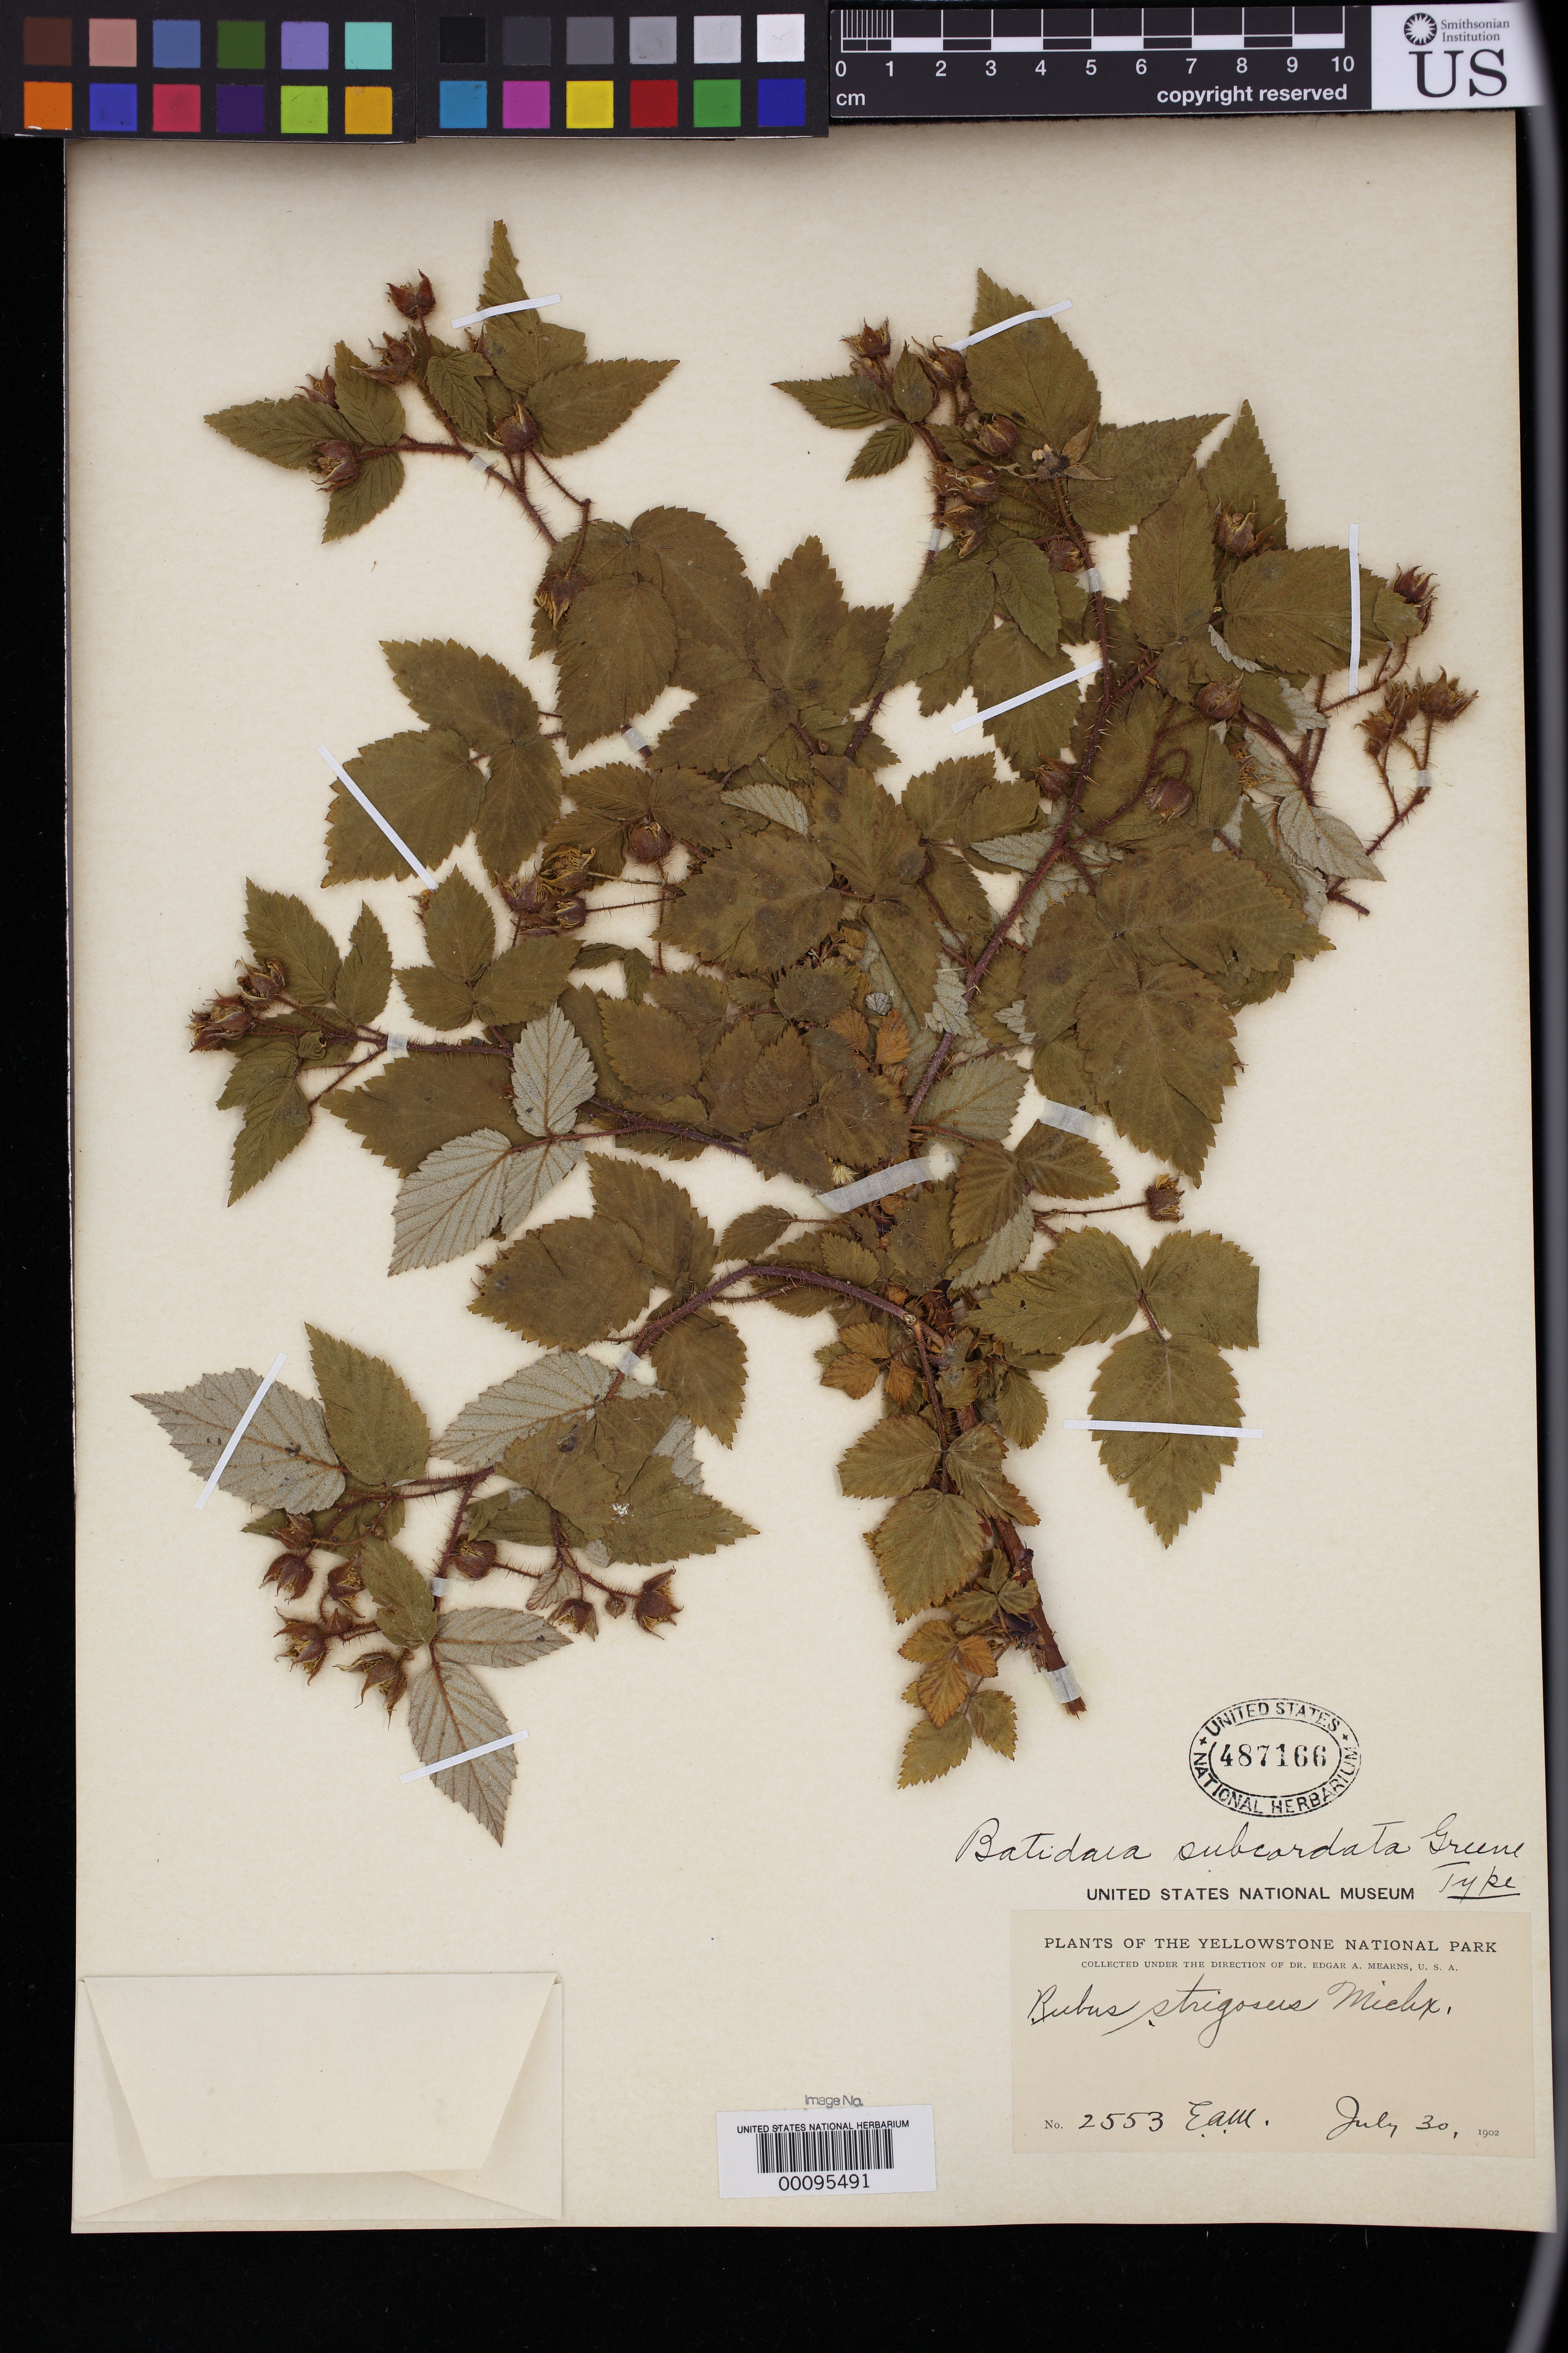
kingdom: Plantae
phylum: Tracheophyta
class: Magnoliopsida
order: Rosales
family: Rosaceae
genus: Batidaea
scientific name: Batidaea subcordata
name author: Greene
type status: Syntype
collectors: E. A. Mearns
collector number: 2553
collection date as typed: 30 Jul 1902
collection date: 1902-07-30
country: United States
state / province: Wyoming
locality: Yellowstone National Park.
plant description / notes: Sheet annotated "Type" [by Greene?] but protologue cites 3 collections without designating a type.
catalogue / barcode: US 487166